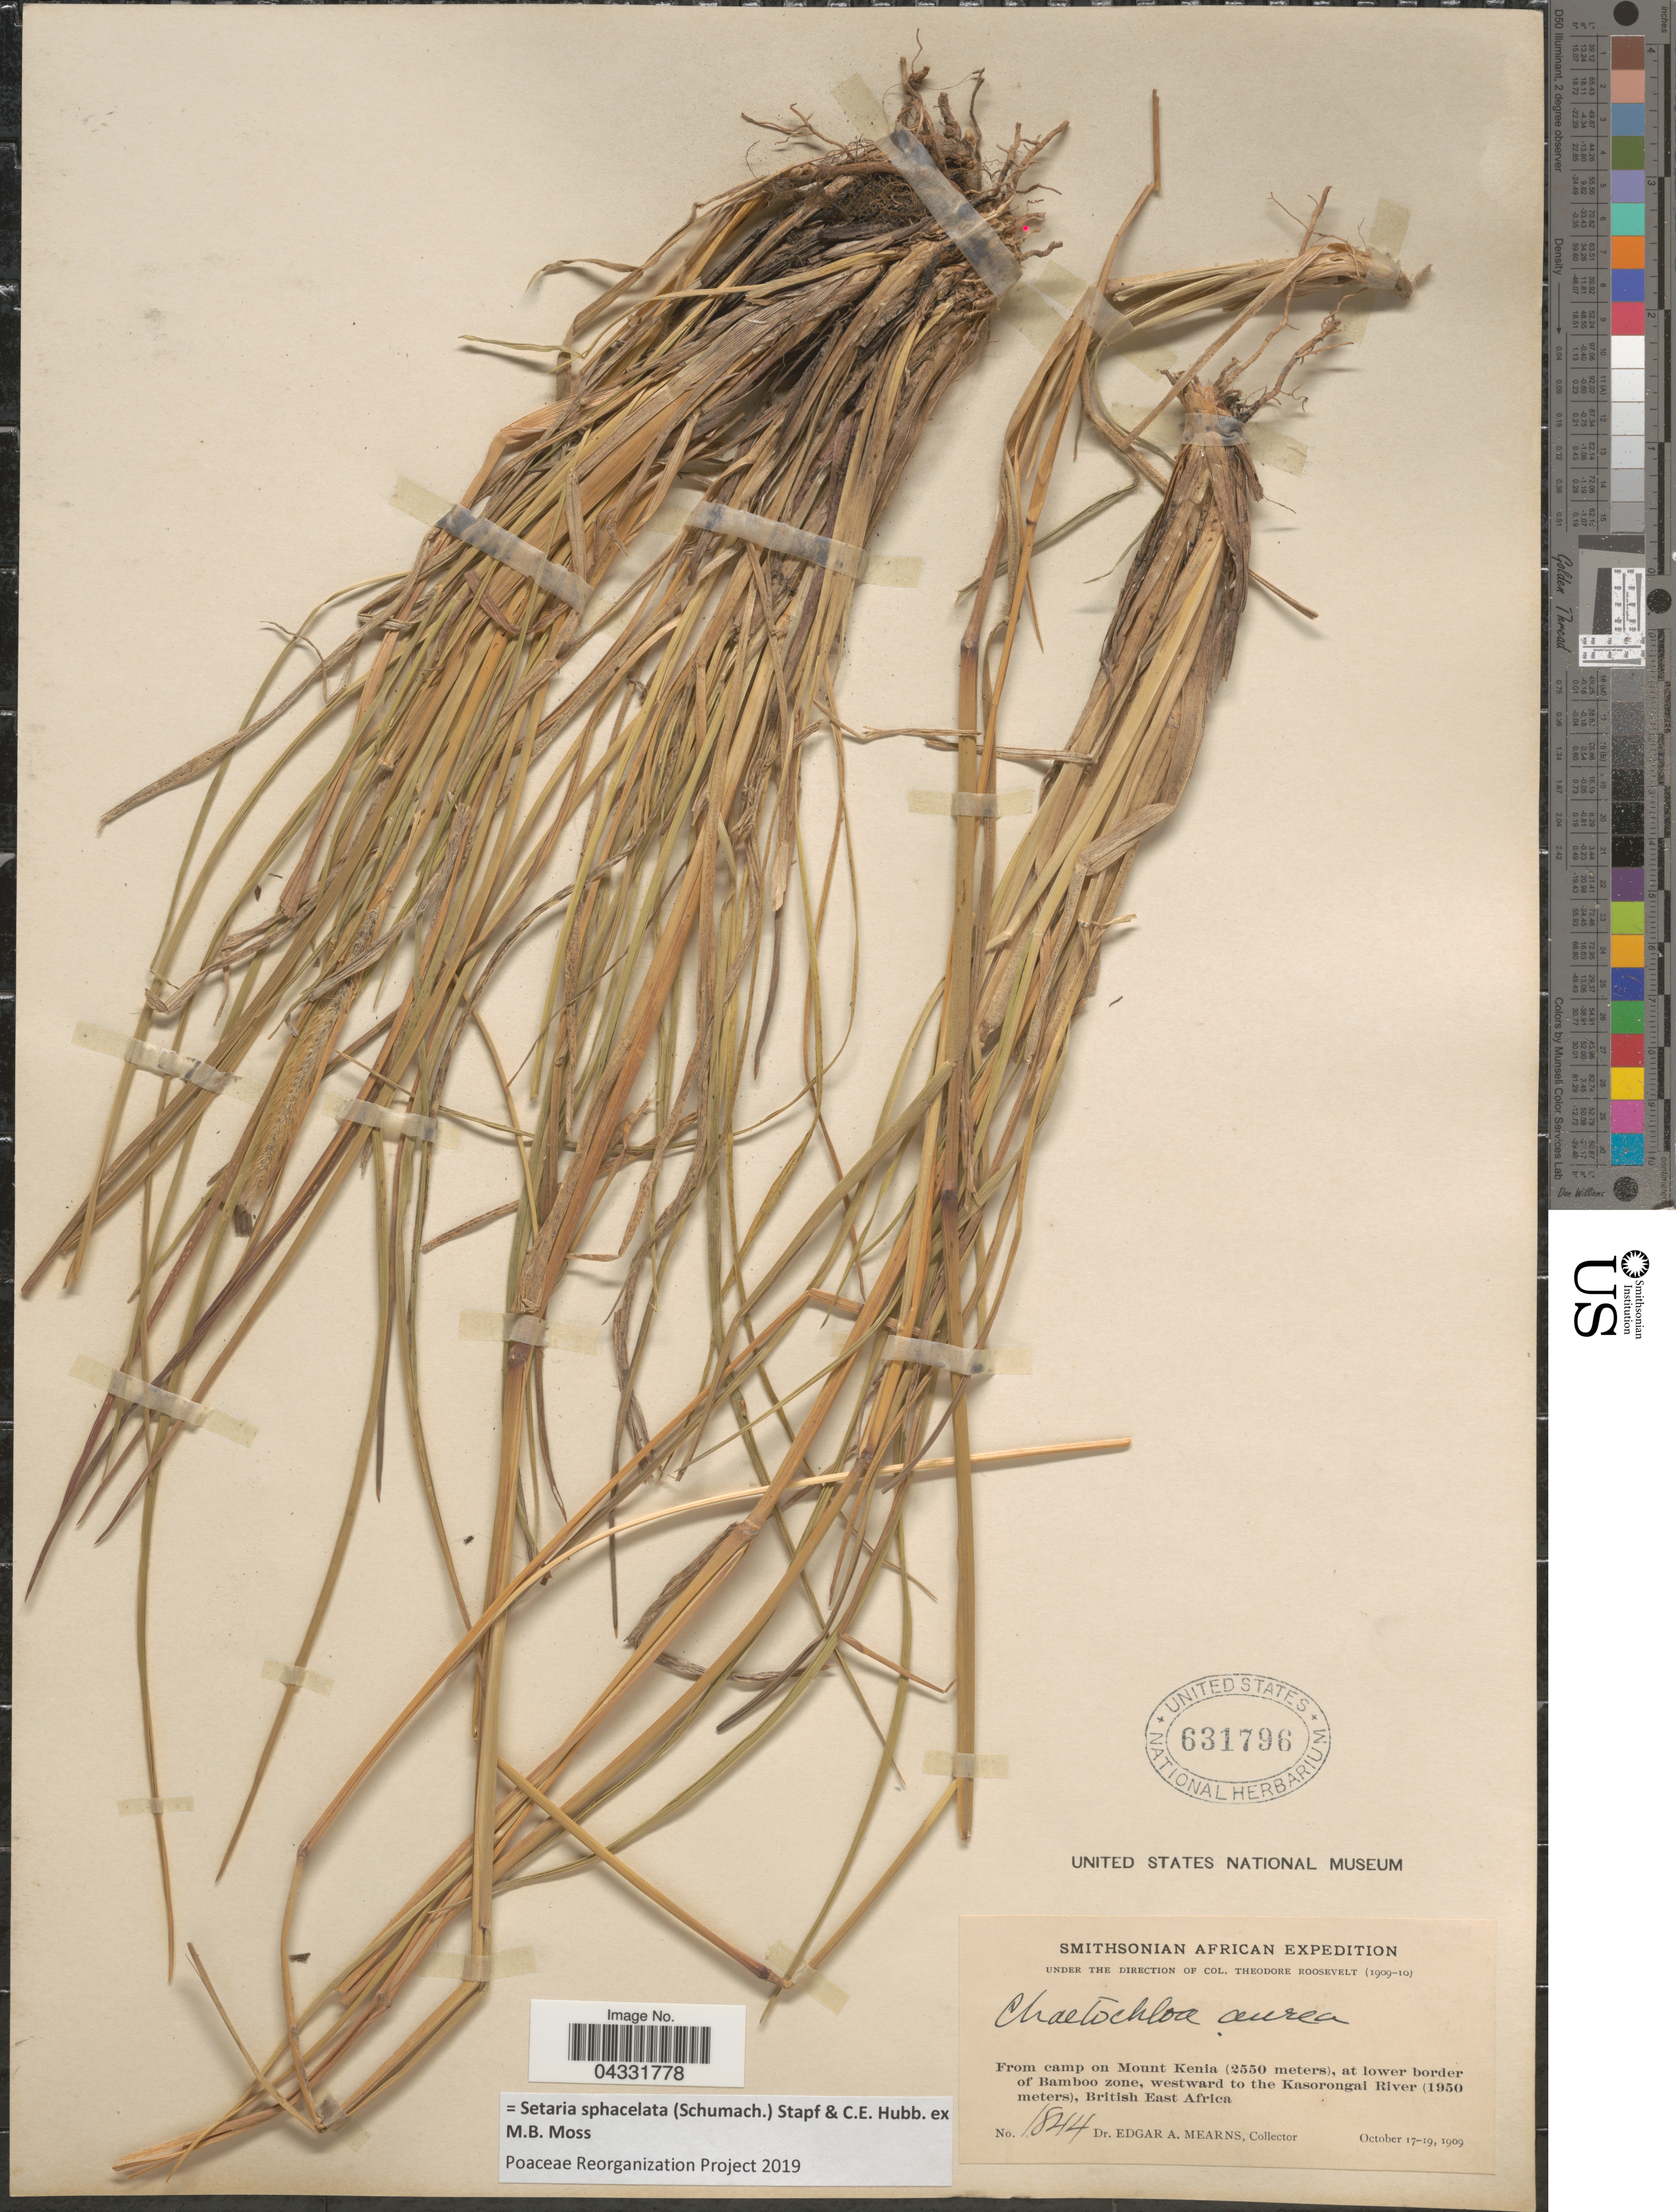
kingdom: Plantae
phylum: Tracheophyta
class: Liliopsida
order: Poales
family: Poaceae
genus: Setaria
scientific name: Setaria sphacelata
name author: (Schumach.) Stapf & Hubb. ex Moss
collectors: E. A. Mearns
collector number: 1844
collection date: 1909-10-17/1909-10-19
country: Kenya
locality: Smithsonian African Expedition. From camp on Mount Kenia, at lower border of Bamboo zone, westward to the Kasorongai River, British East Africa.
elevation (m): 1950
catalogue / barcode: US 631796